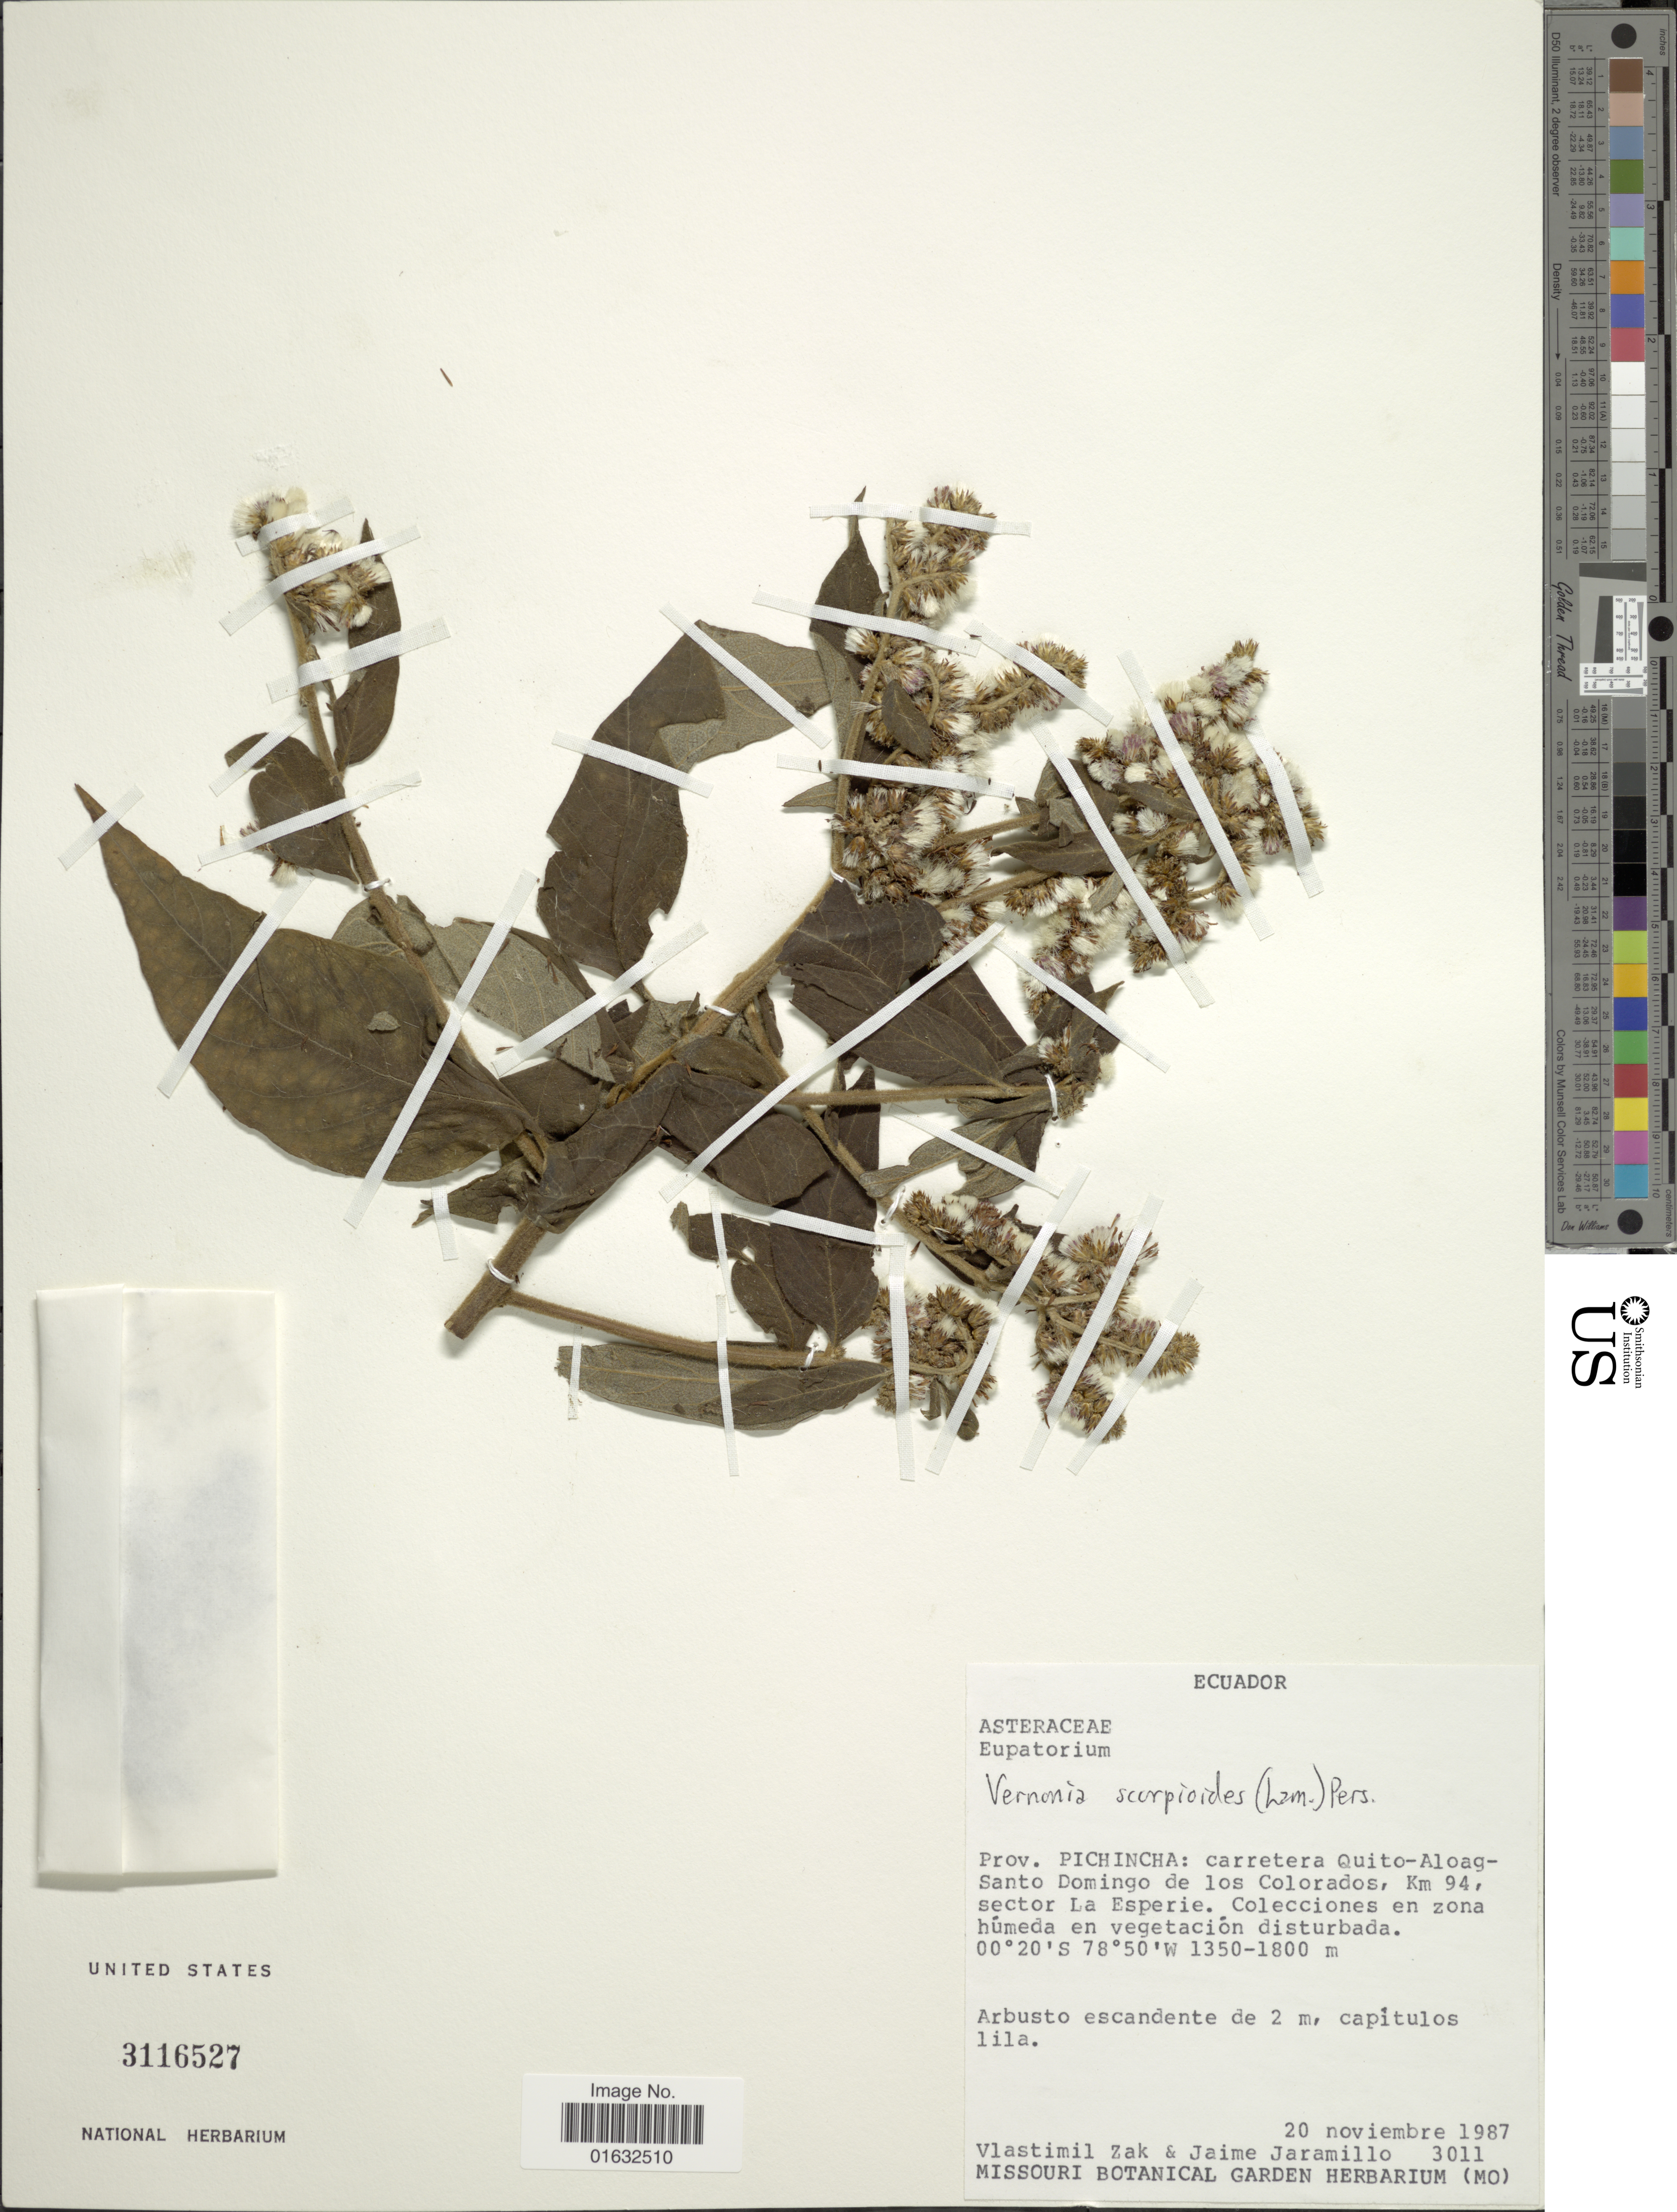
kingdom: Plantae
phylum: Tracheophyta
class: Magnoliopsida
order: Asterales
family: Asteraceae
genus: Cyrtocymura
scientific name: Cyrtocymura scorpioides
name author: (Lam.) H. Rob.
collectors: V. Zak & J. Jaramillo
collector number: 3011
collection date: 1987-11-20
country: Ecuador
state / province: Pichincha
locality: Carretera Quito-Aloag-Santo Domingo de los Colorados, Km 94, sector La Esperie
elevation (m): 1350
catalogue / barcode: US 3116527